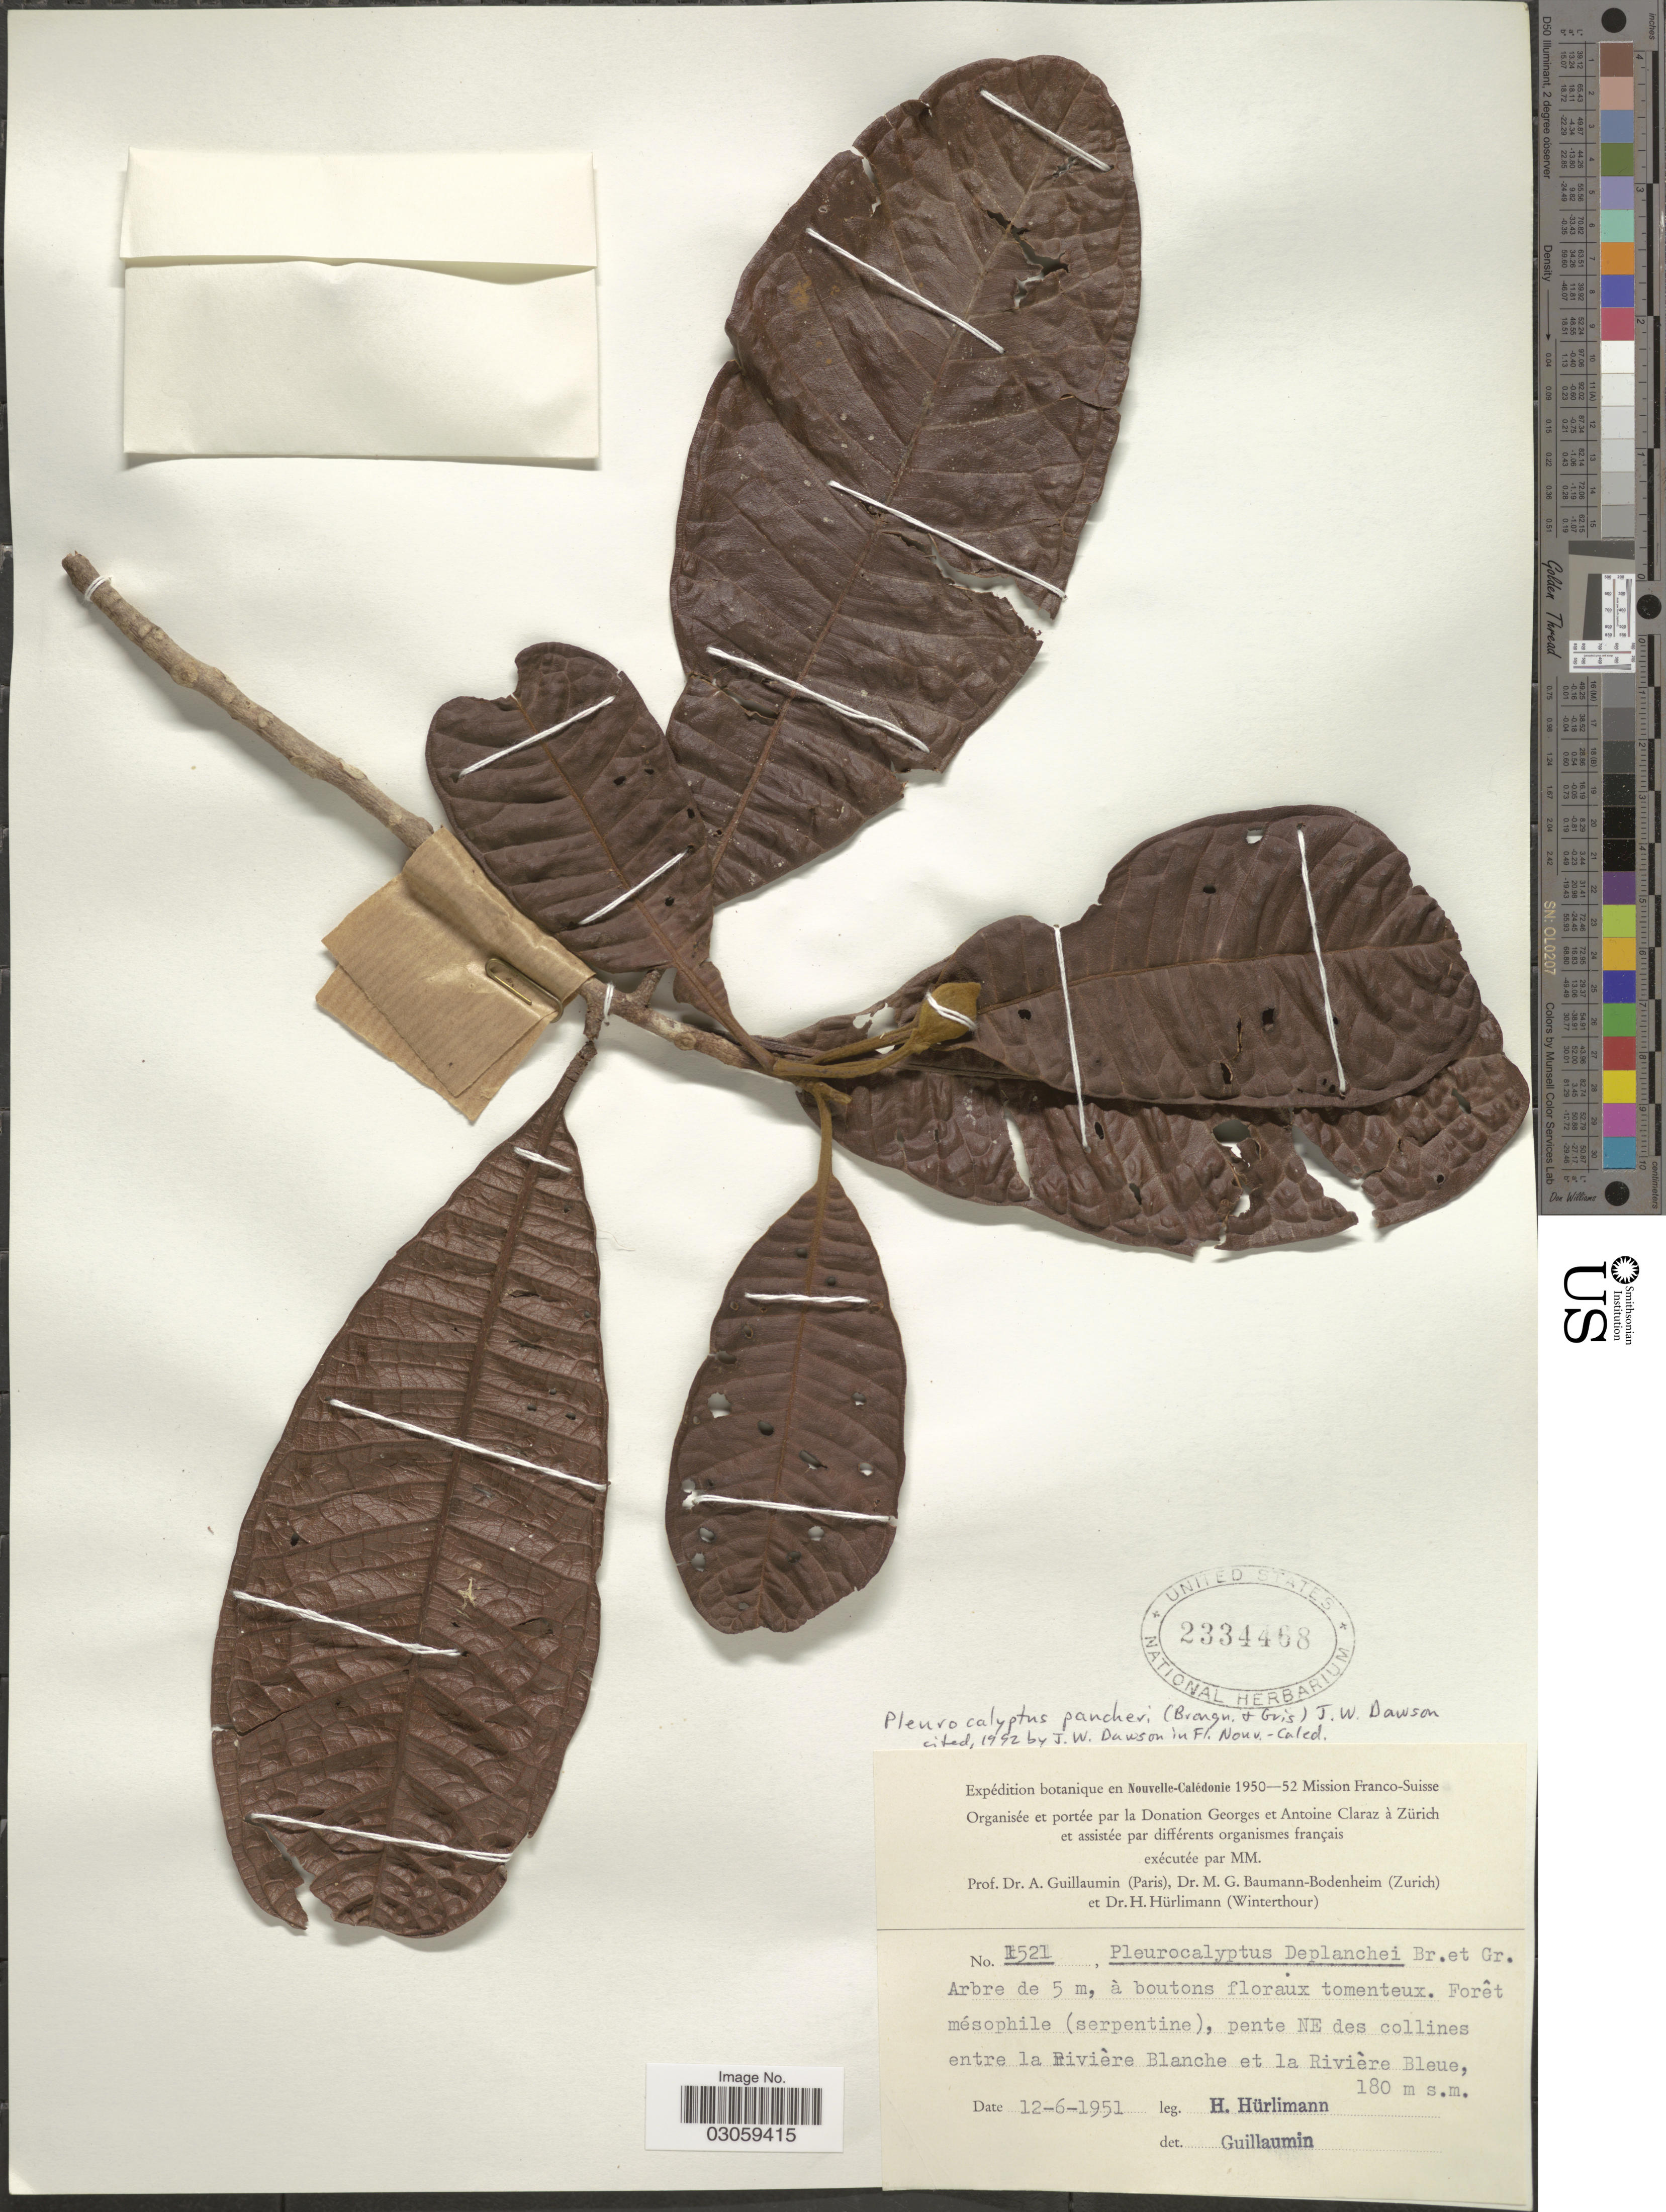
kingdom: Plantae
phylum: Tracheophyta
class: Magnoliopsida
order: Myrtales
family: Myrtaceae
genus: Pleurocalyptus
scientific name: Pleurocalyptus pancheri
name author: (Brongn. & Gris) J.W. Dawson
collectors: H. Hürlimann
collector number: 1521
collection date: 1951-06-12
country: New Caledonia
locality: En Nouvelle-Calédonie. Pente NE des collines entre la Rivière Blanche et la Rivière Bleue.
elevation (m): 180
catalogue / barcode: US 2334468